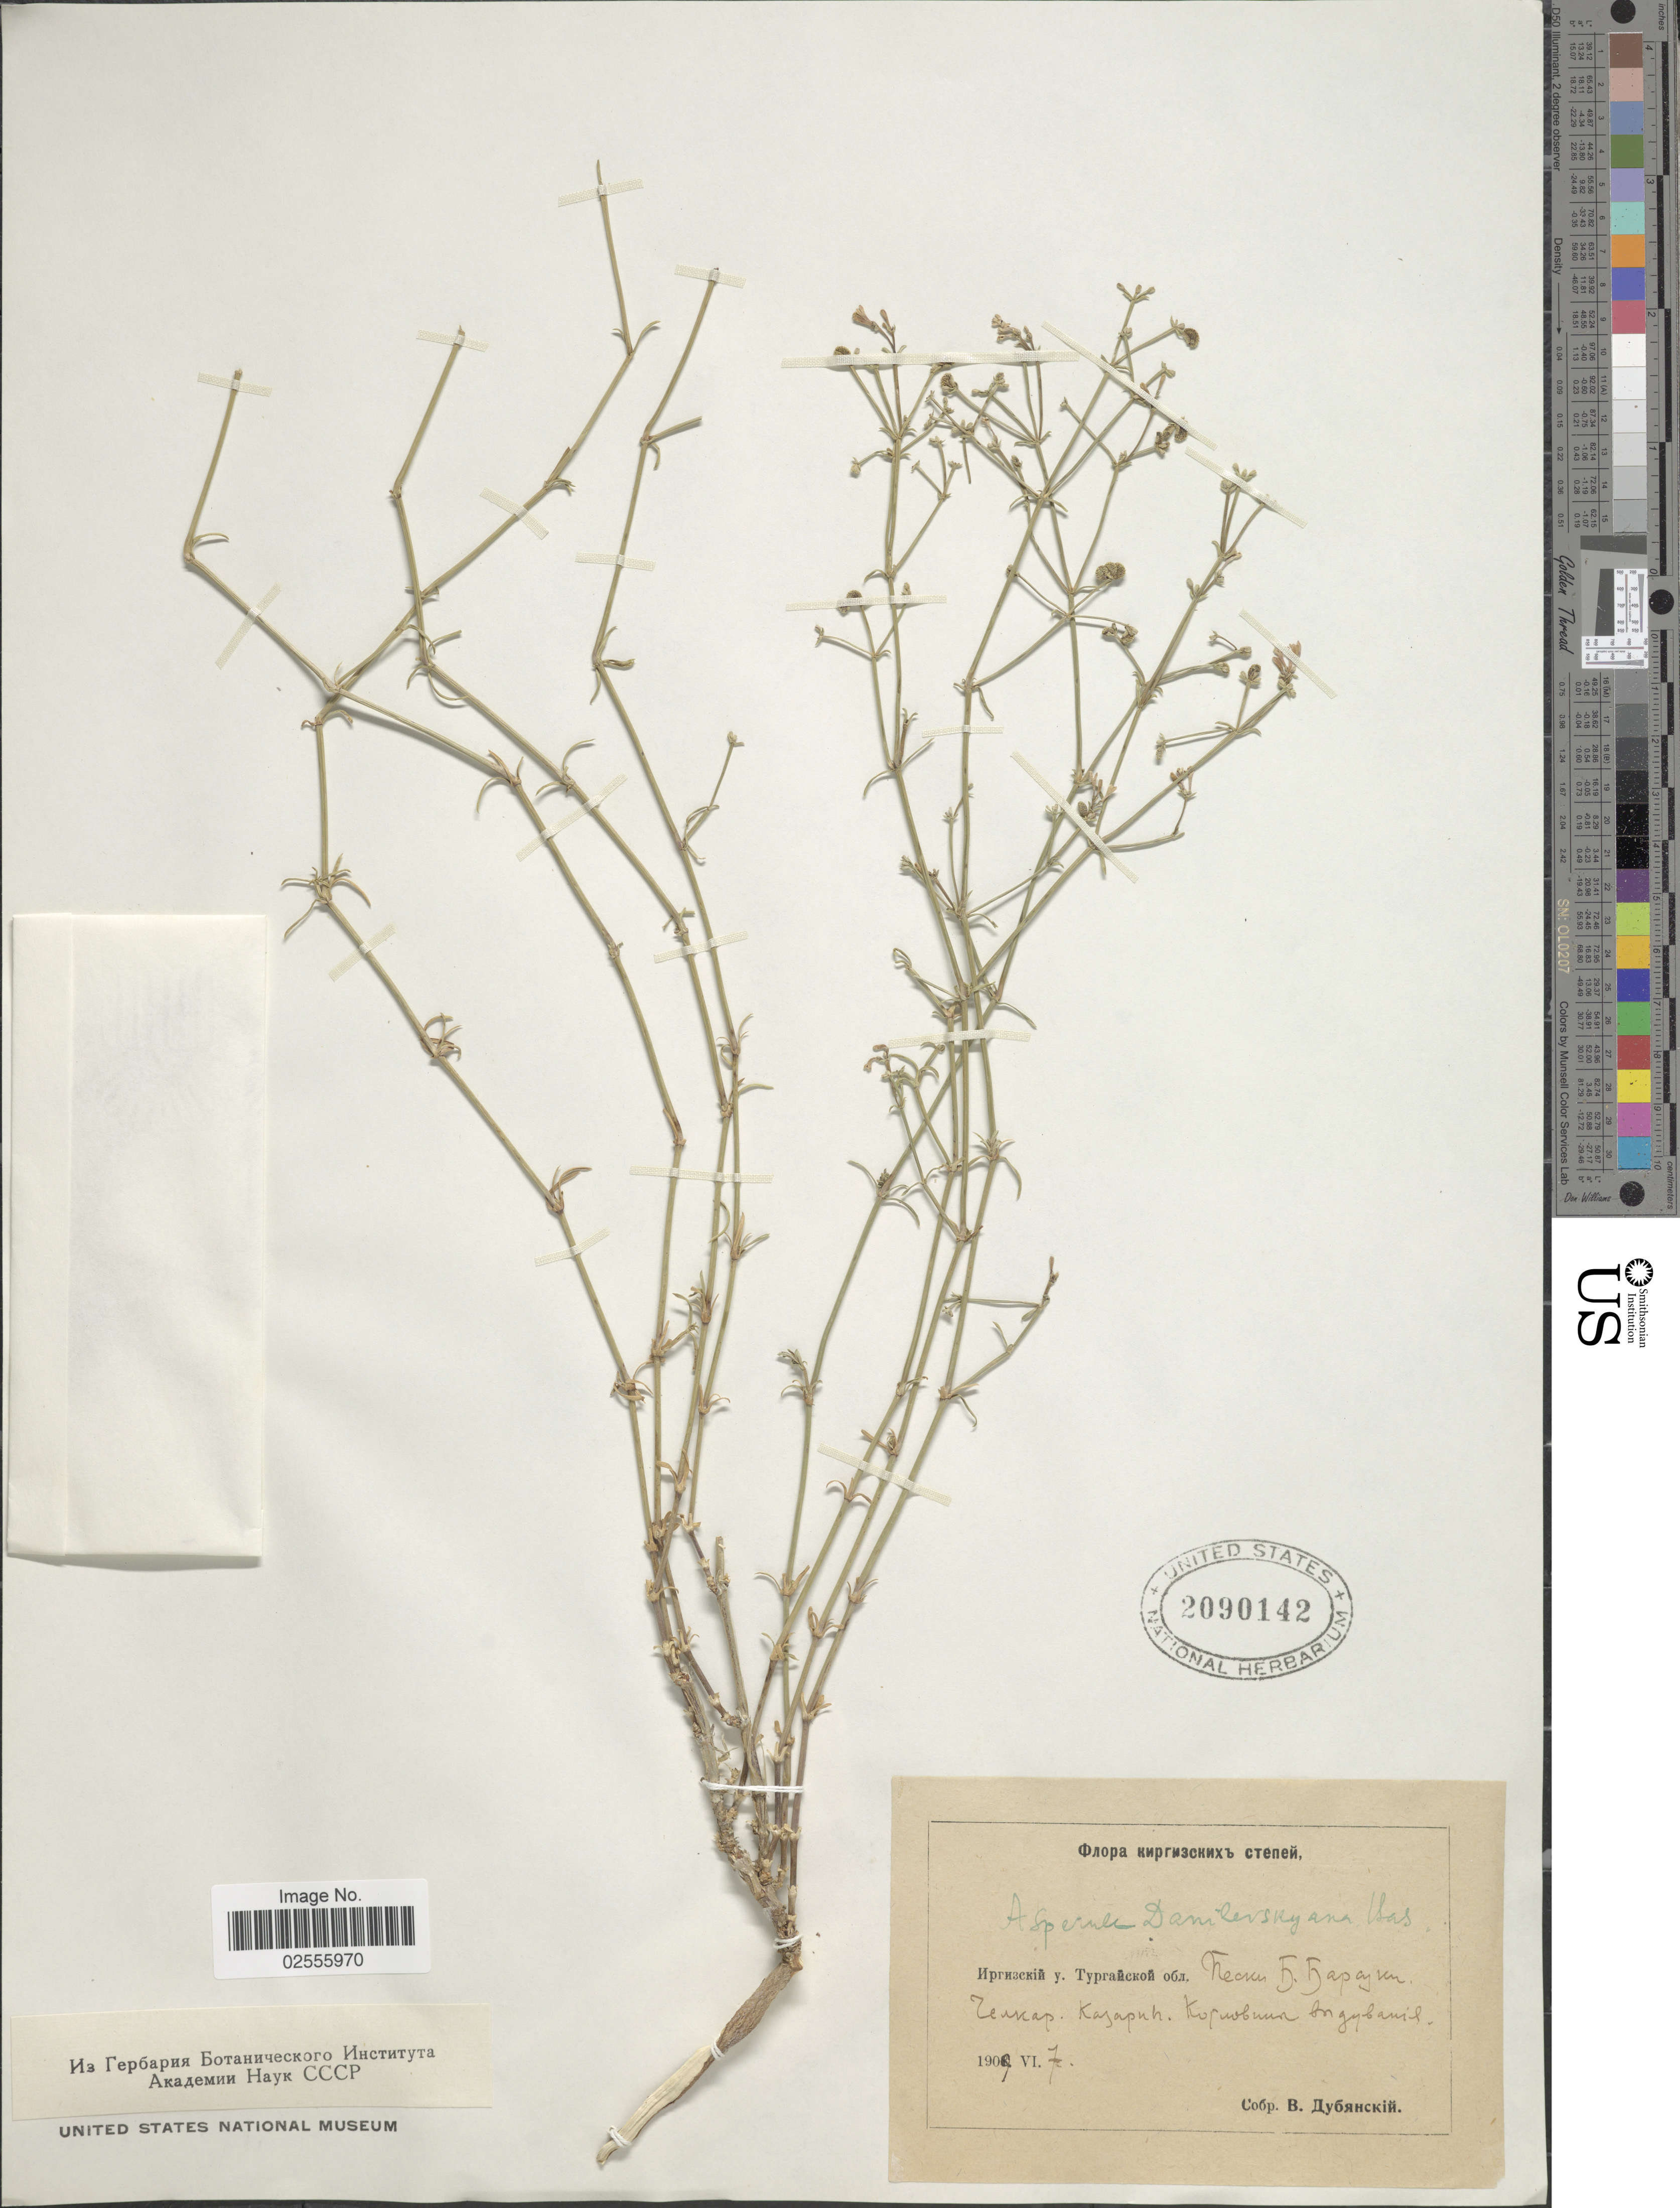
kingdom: Plantae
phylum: Tracheophyta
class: Magnoliopsida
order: Gentianales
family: Rubiaceae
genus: Asperula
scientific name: Asperula danilewskiana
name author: Basin.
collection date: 1909-06-07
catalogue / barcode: US 2090142